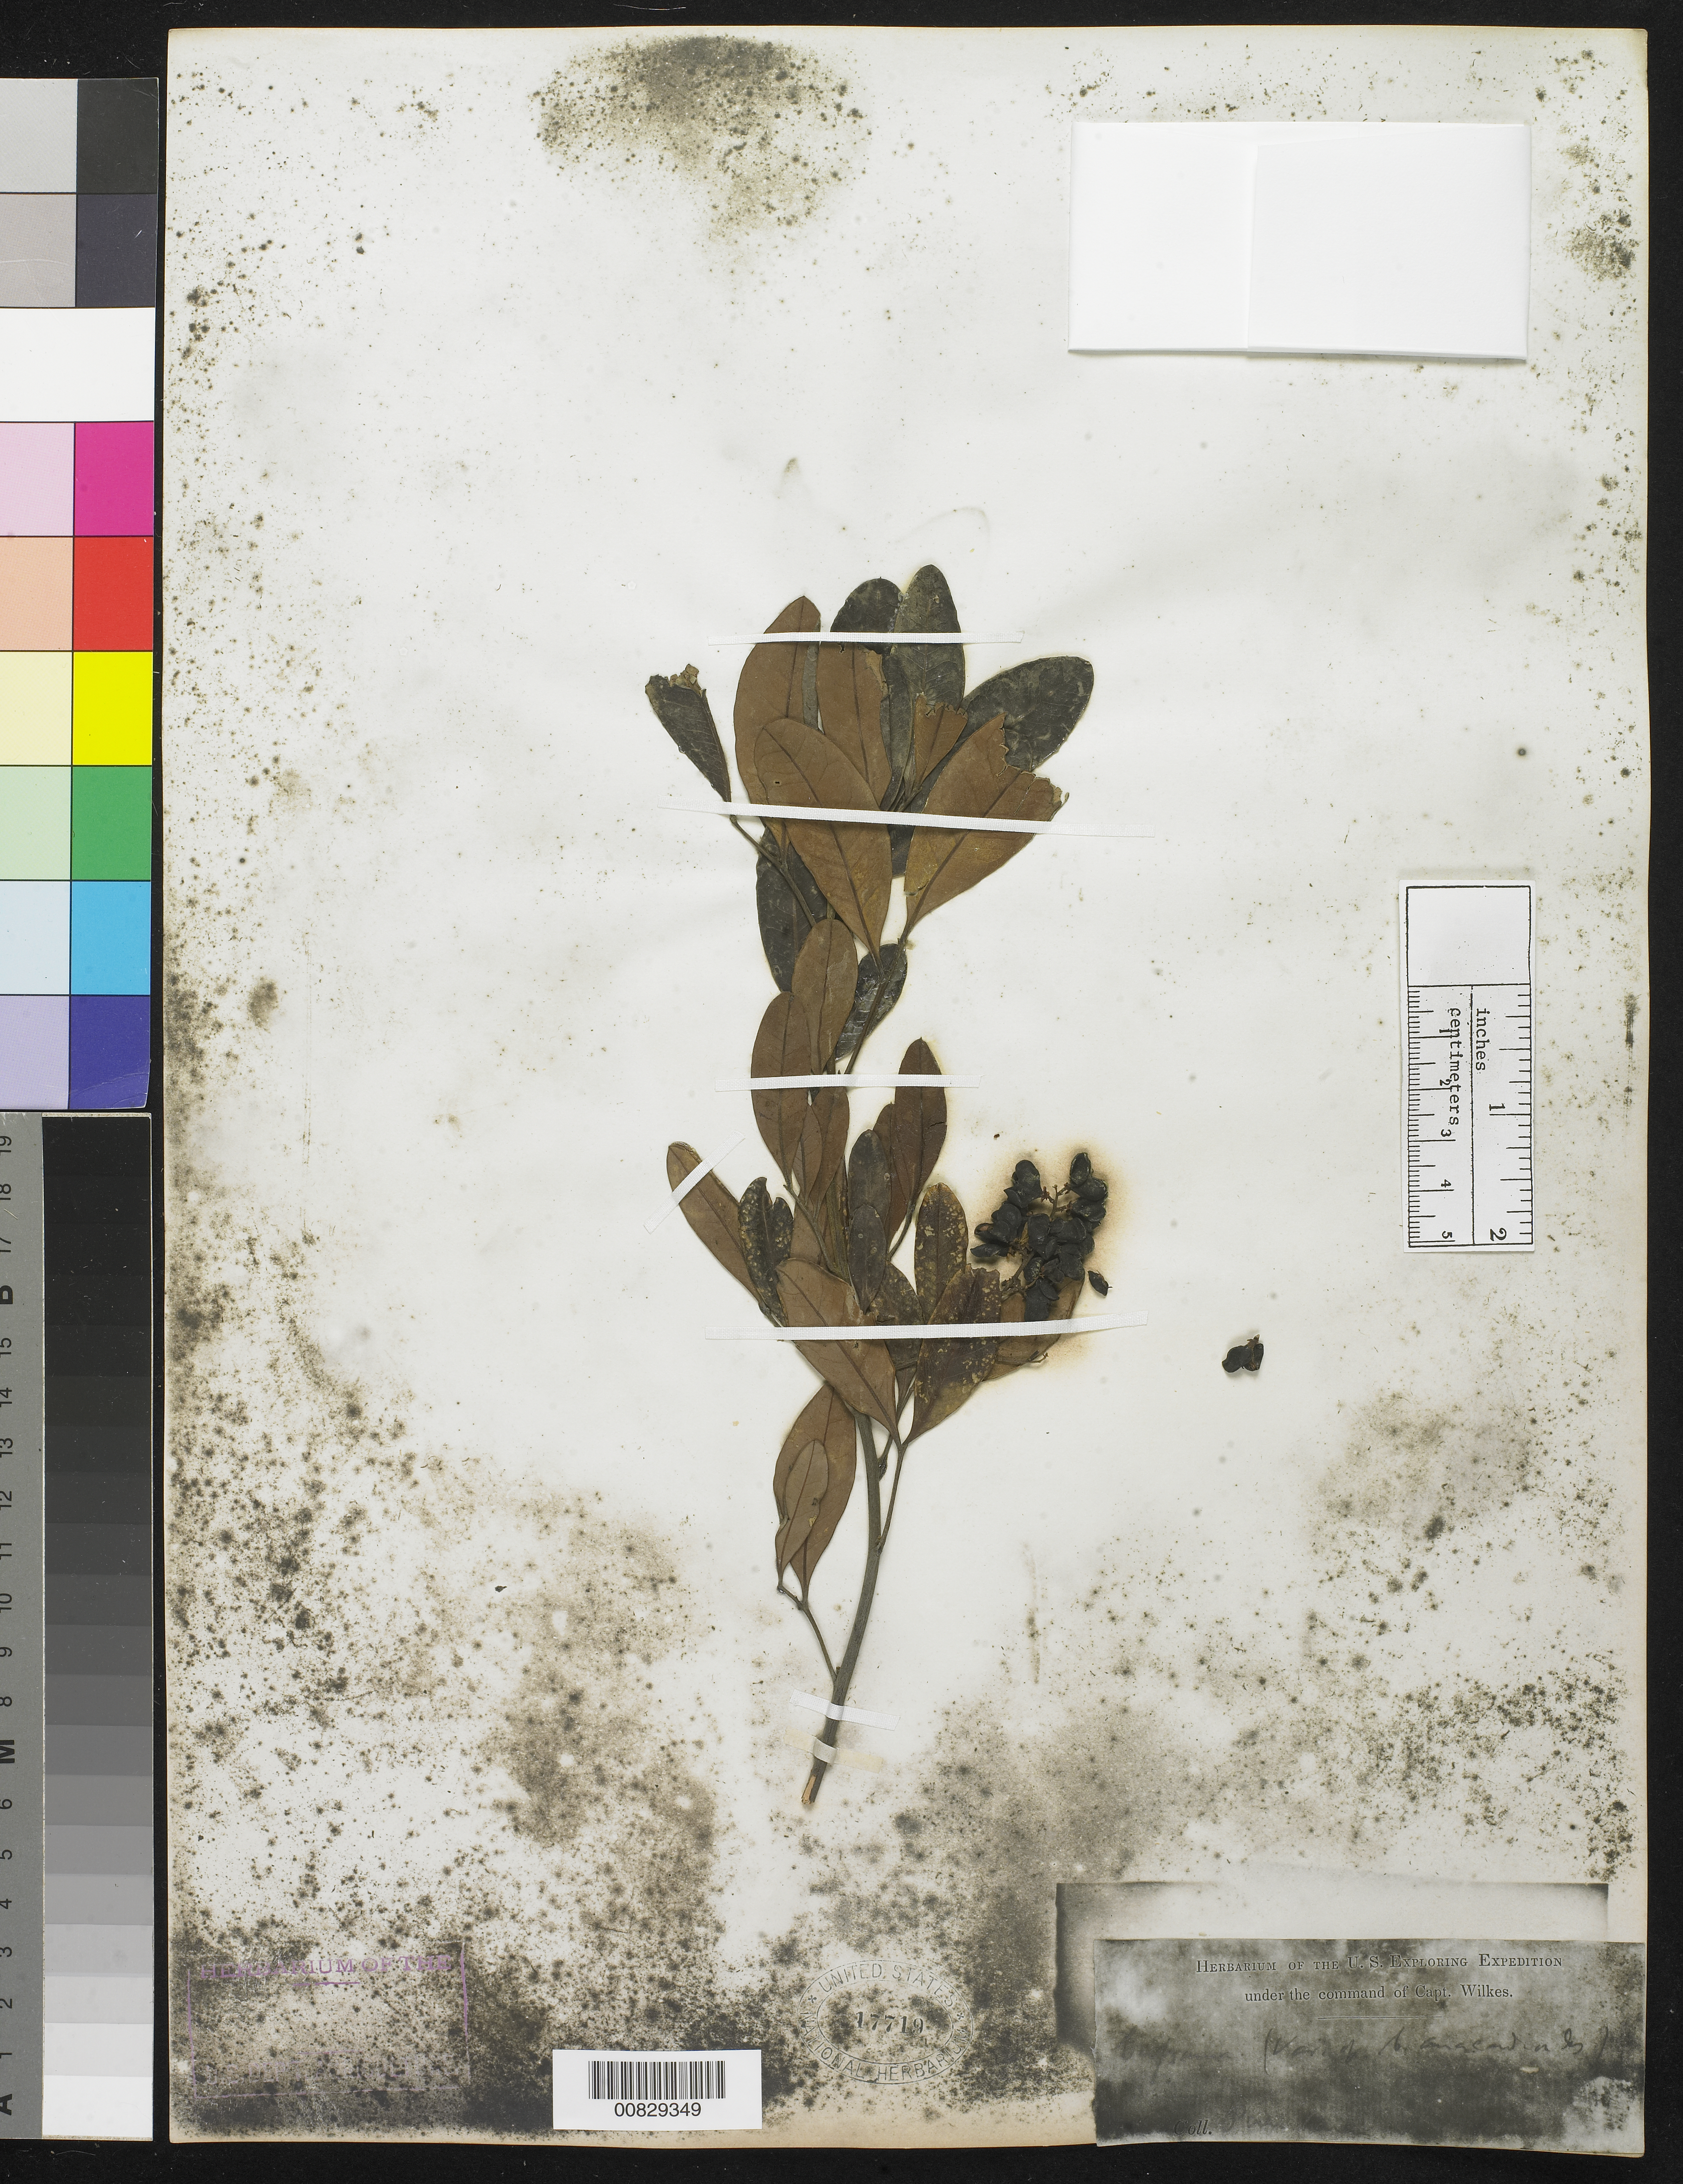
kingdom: Plantae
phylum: Tracheophyta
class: Magnoliopsida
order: Sapindales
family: Sapindaceae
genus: Cupaniopsis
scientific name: Cupaniopsis anacardioides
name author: (A. Rich.) Radlk.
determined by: Acevedo-Rodríguez, P., (BOT), Smithsonian Institution - National Museum of Natural History (UNITED STATES)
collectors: Wilkes Explor. Exped.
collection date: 1838/1842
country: Australia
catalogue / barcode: US 17719